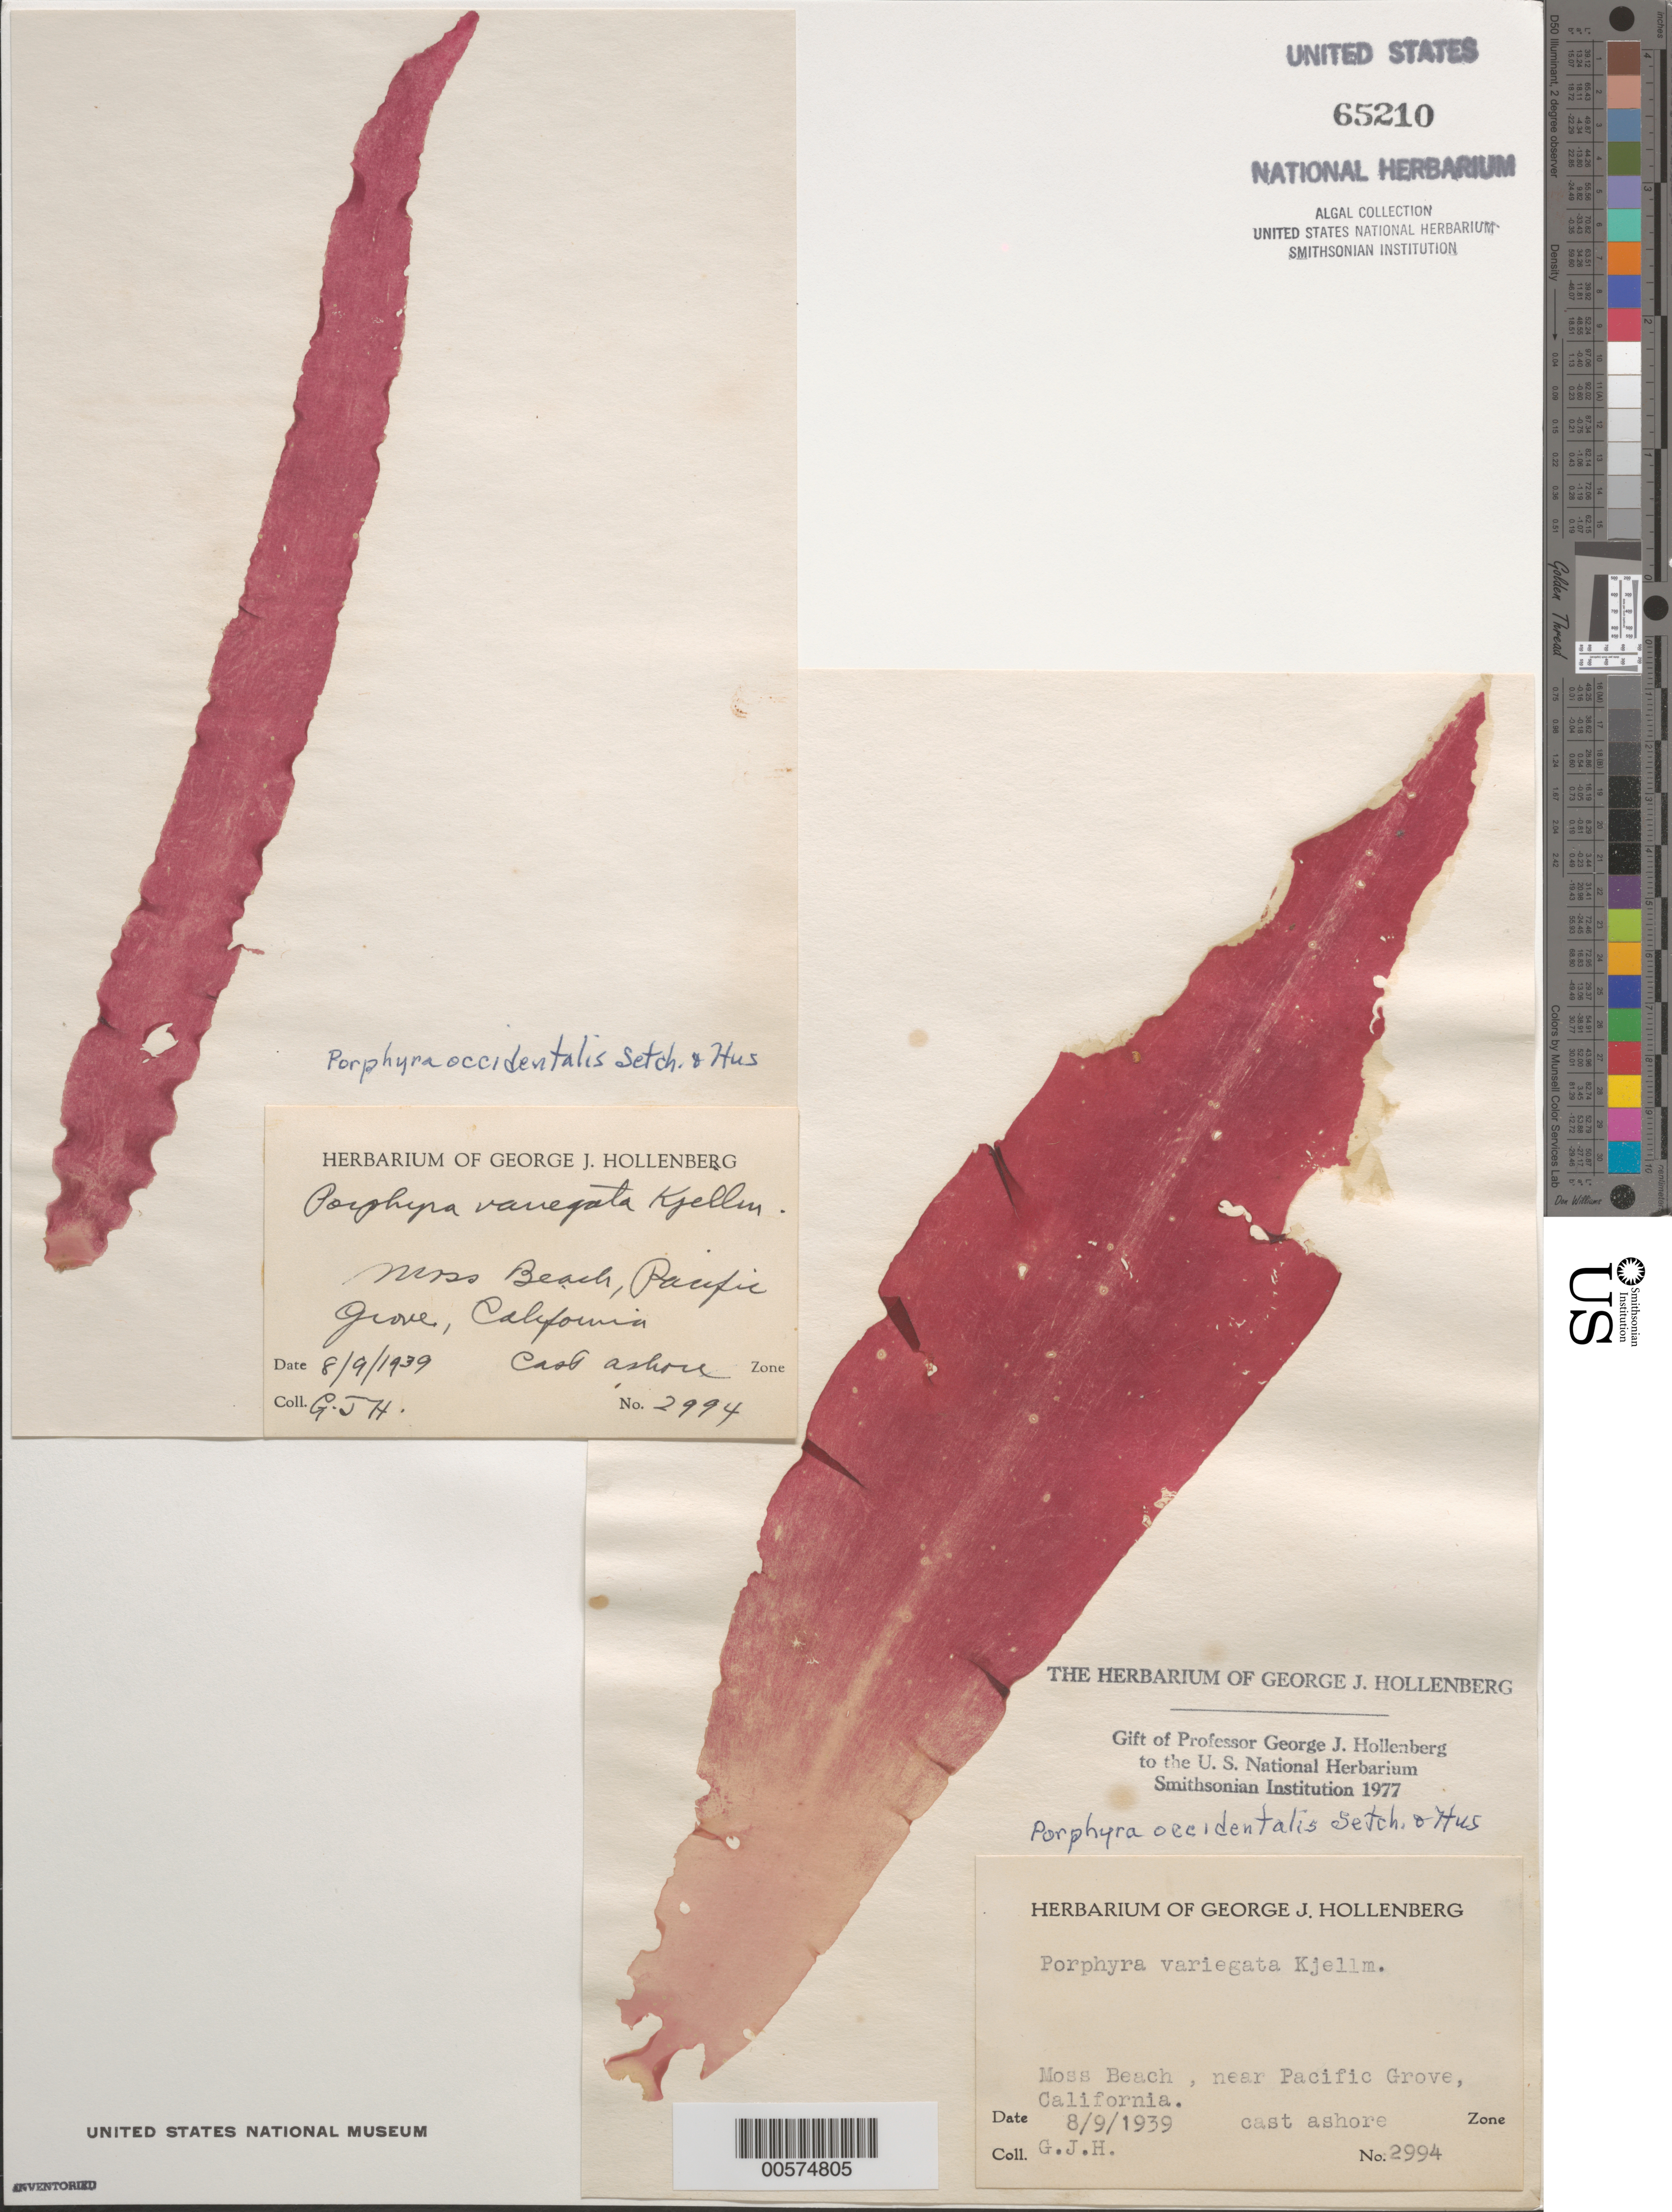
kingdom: Plantae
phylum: Rhodophyta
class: Bangiophyceae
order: Bangiales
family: Bangiaceae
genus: Porphyra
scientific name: Porphyra occidentalis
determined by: Hollenberg, George J.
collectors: G. Hollenberg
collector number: GJH 2994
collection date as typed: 09 Aug 1939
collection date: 1939-08-09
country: United States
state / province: California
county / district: Monterey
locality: Moss Beach, Pacific Grove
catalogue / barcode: US 65210